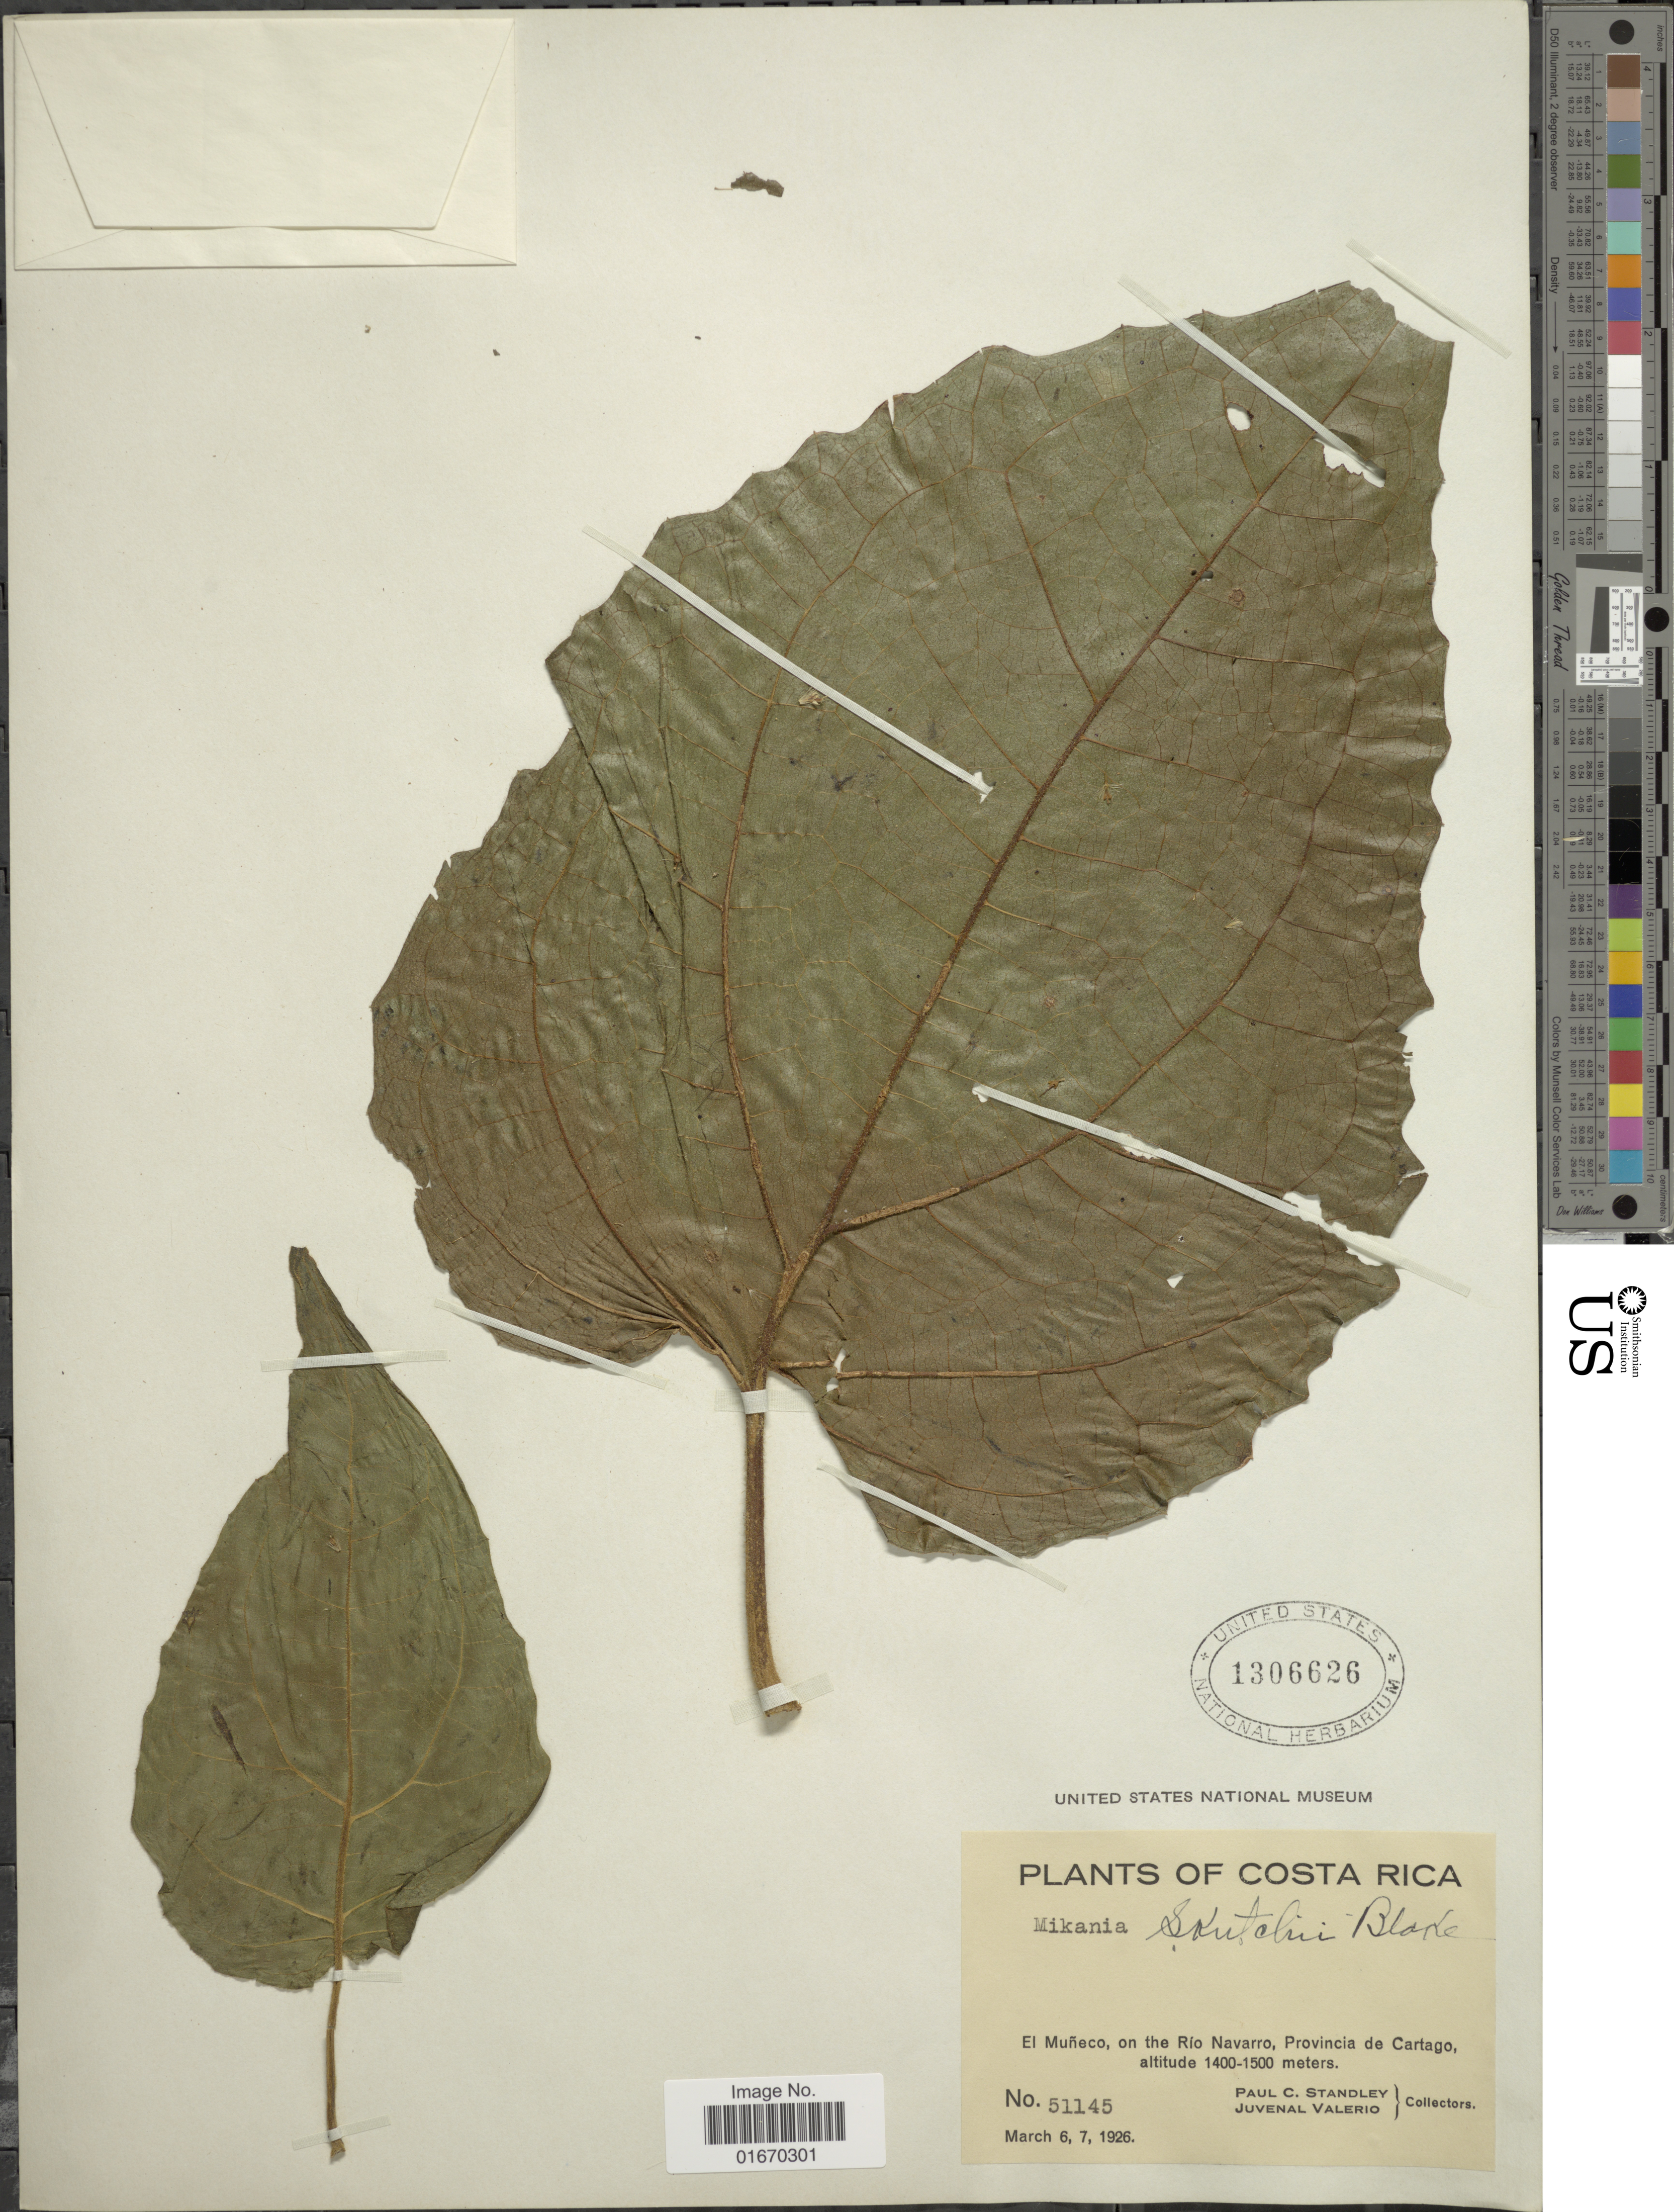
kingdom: Plantae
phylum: Tracheophyta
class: Magnoliopsida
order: Asterales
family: Asteraceae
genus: Mikania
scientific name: Mikania banisteriae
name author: DC.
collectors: P. C. Standley & J. Valerio R.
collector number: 51145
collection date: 1926-03-06/1926-03-07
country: Costa Rica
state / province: Cartago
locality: El Muneco, on the Rio Navarro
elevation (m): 1400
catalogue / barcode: US 1306626